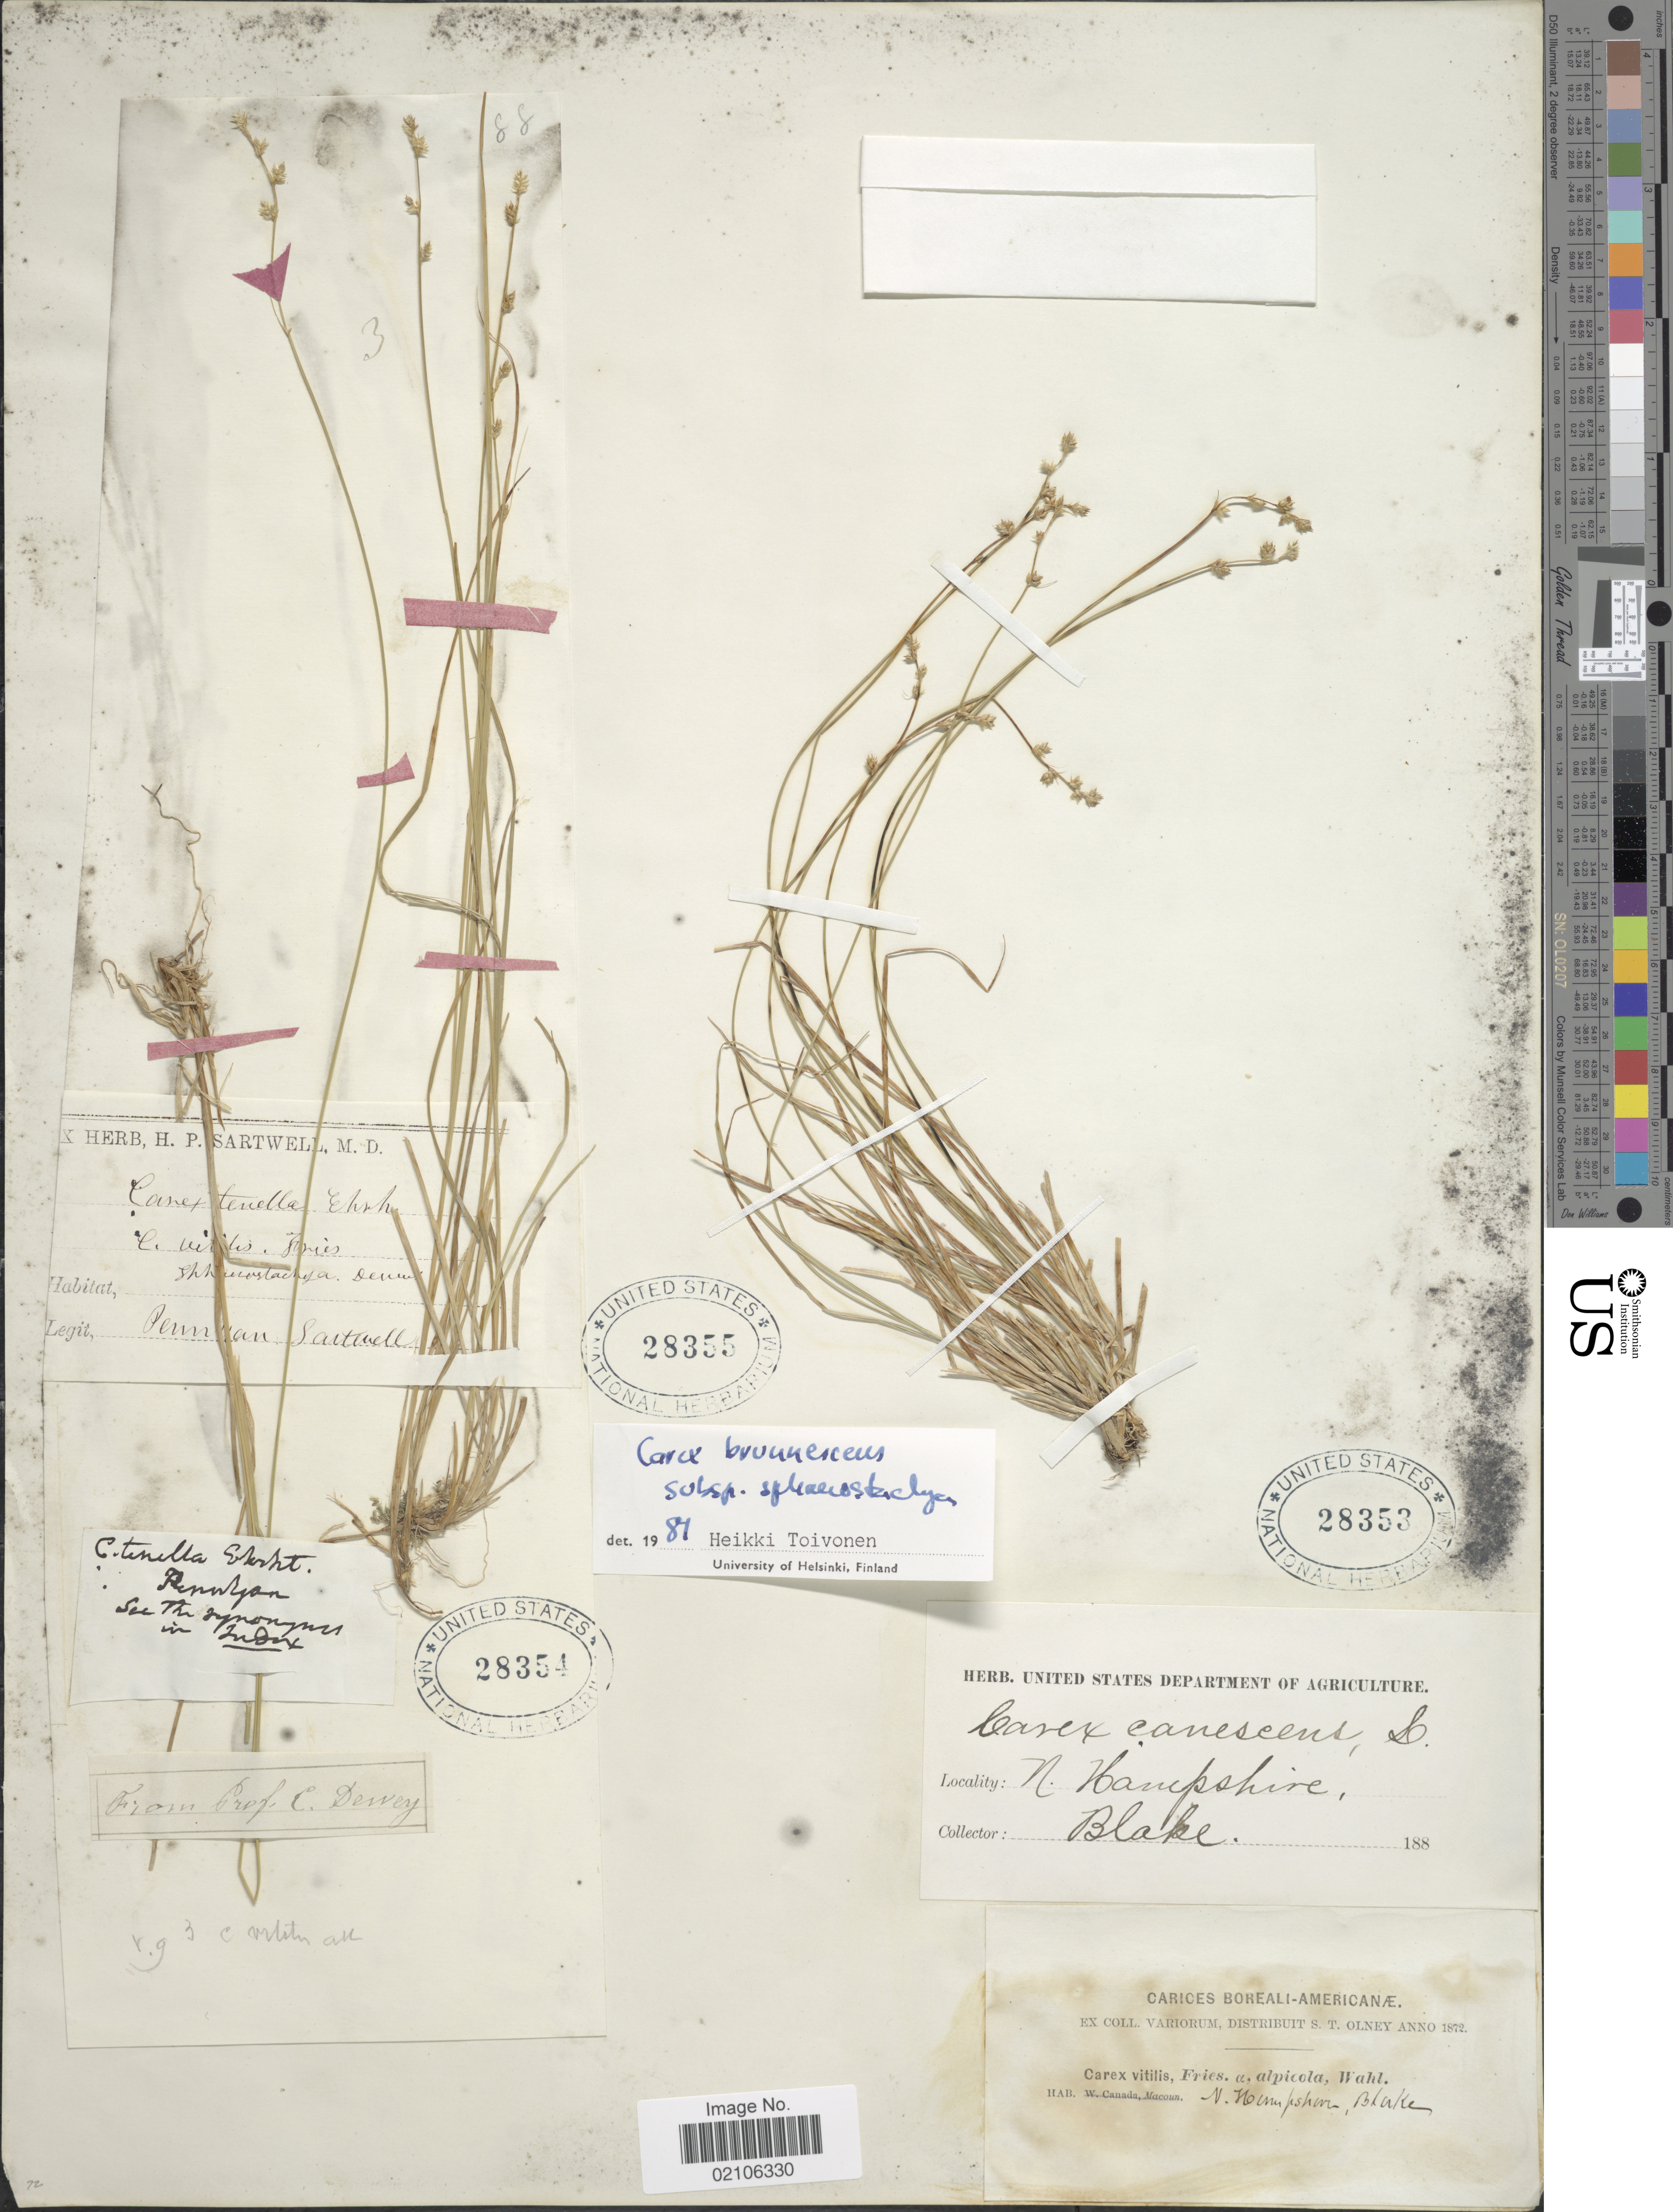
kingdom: Plantae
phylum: Tracheophyta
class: Liliopsida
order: Poales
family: Cyperaceae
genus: Carex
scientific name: Carex brunnescens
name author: (Pers.) Poir.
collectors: H. P. Sartwell & H. P. Sartwell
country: United States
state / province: New York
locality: Penn Yan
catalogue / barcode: US 28355-2